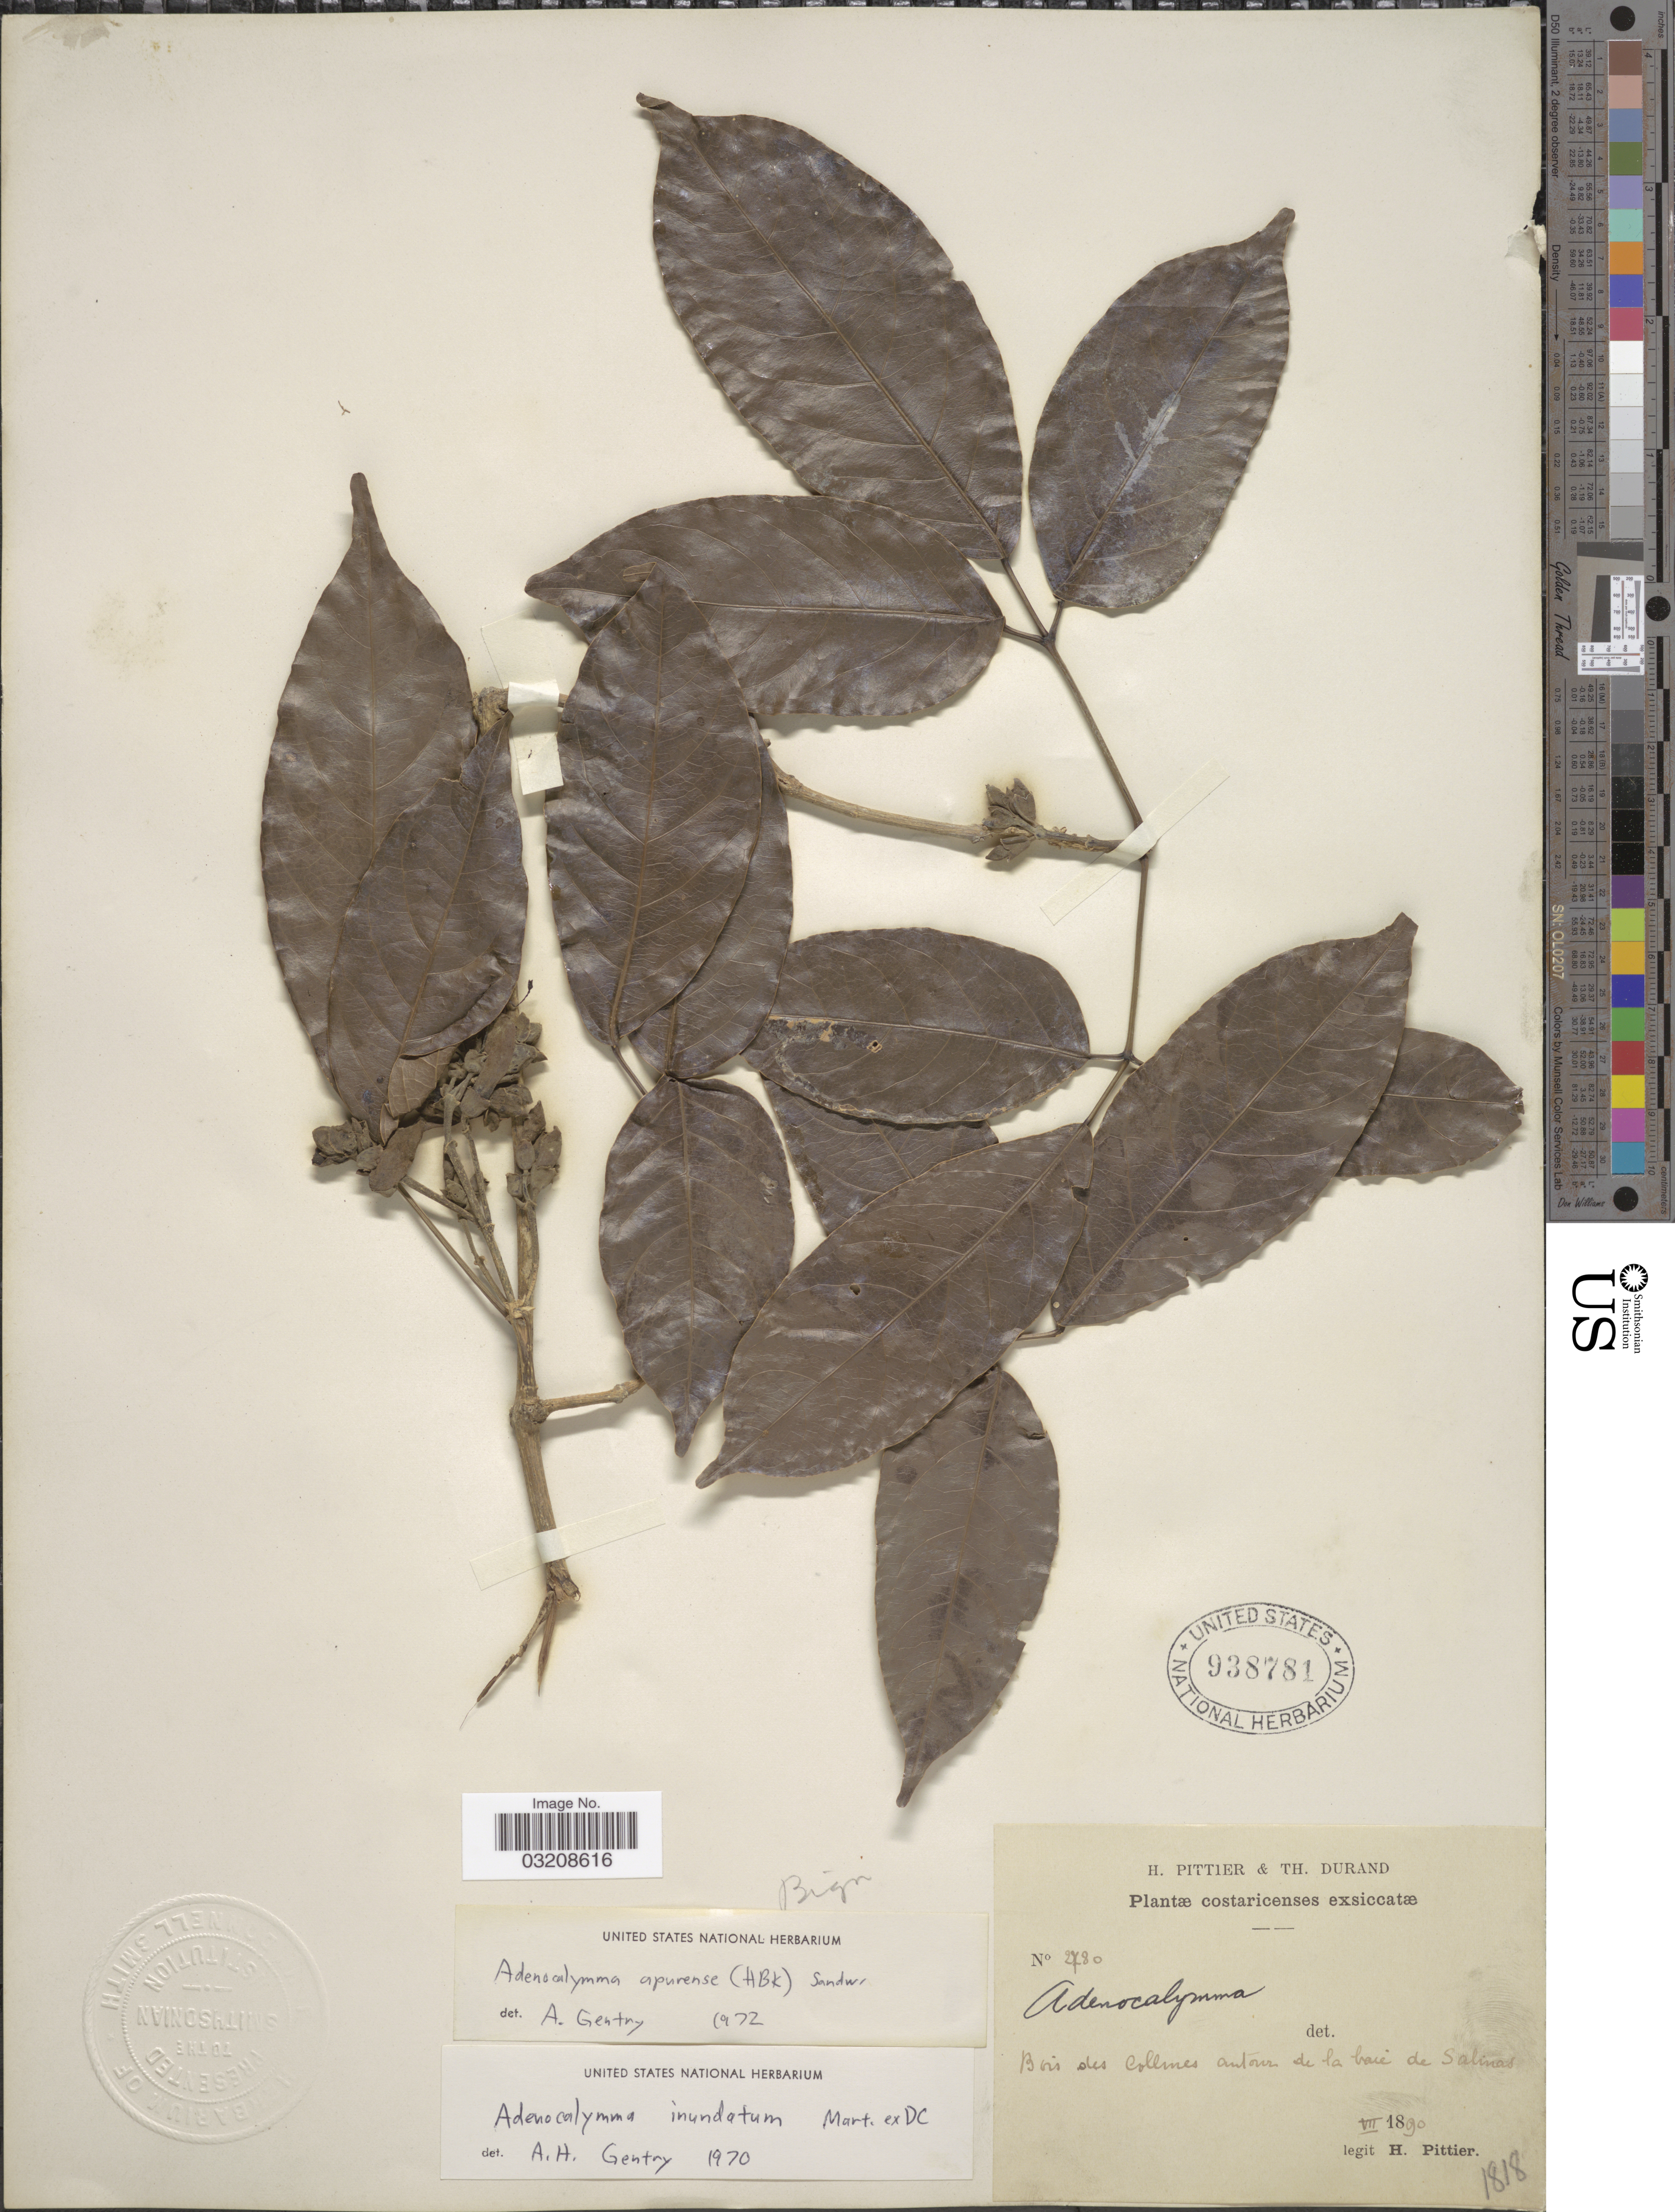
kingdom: Plantae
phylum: Tracheophyta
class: Magnoliopsida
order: Lamiales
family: Bignoniaceae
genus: Adenocalymma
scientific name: Adenocalymma inundatum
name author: Mart. ex DC.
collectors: H. F. Pittier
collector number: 2780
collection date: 1890-07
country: Costa Rica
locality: Bois des Collines autour de la baie de Salinas.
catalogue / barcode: US 938781